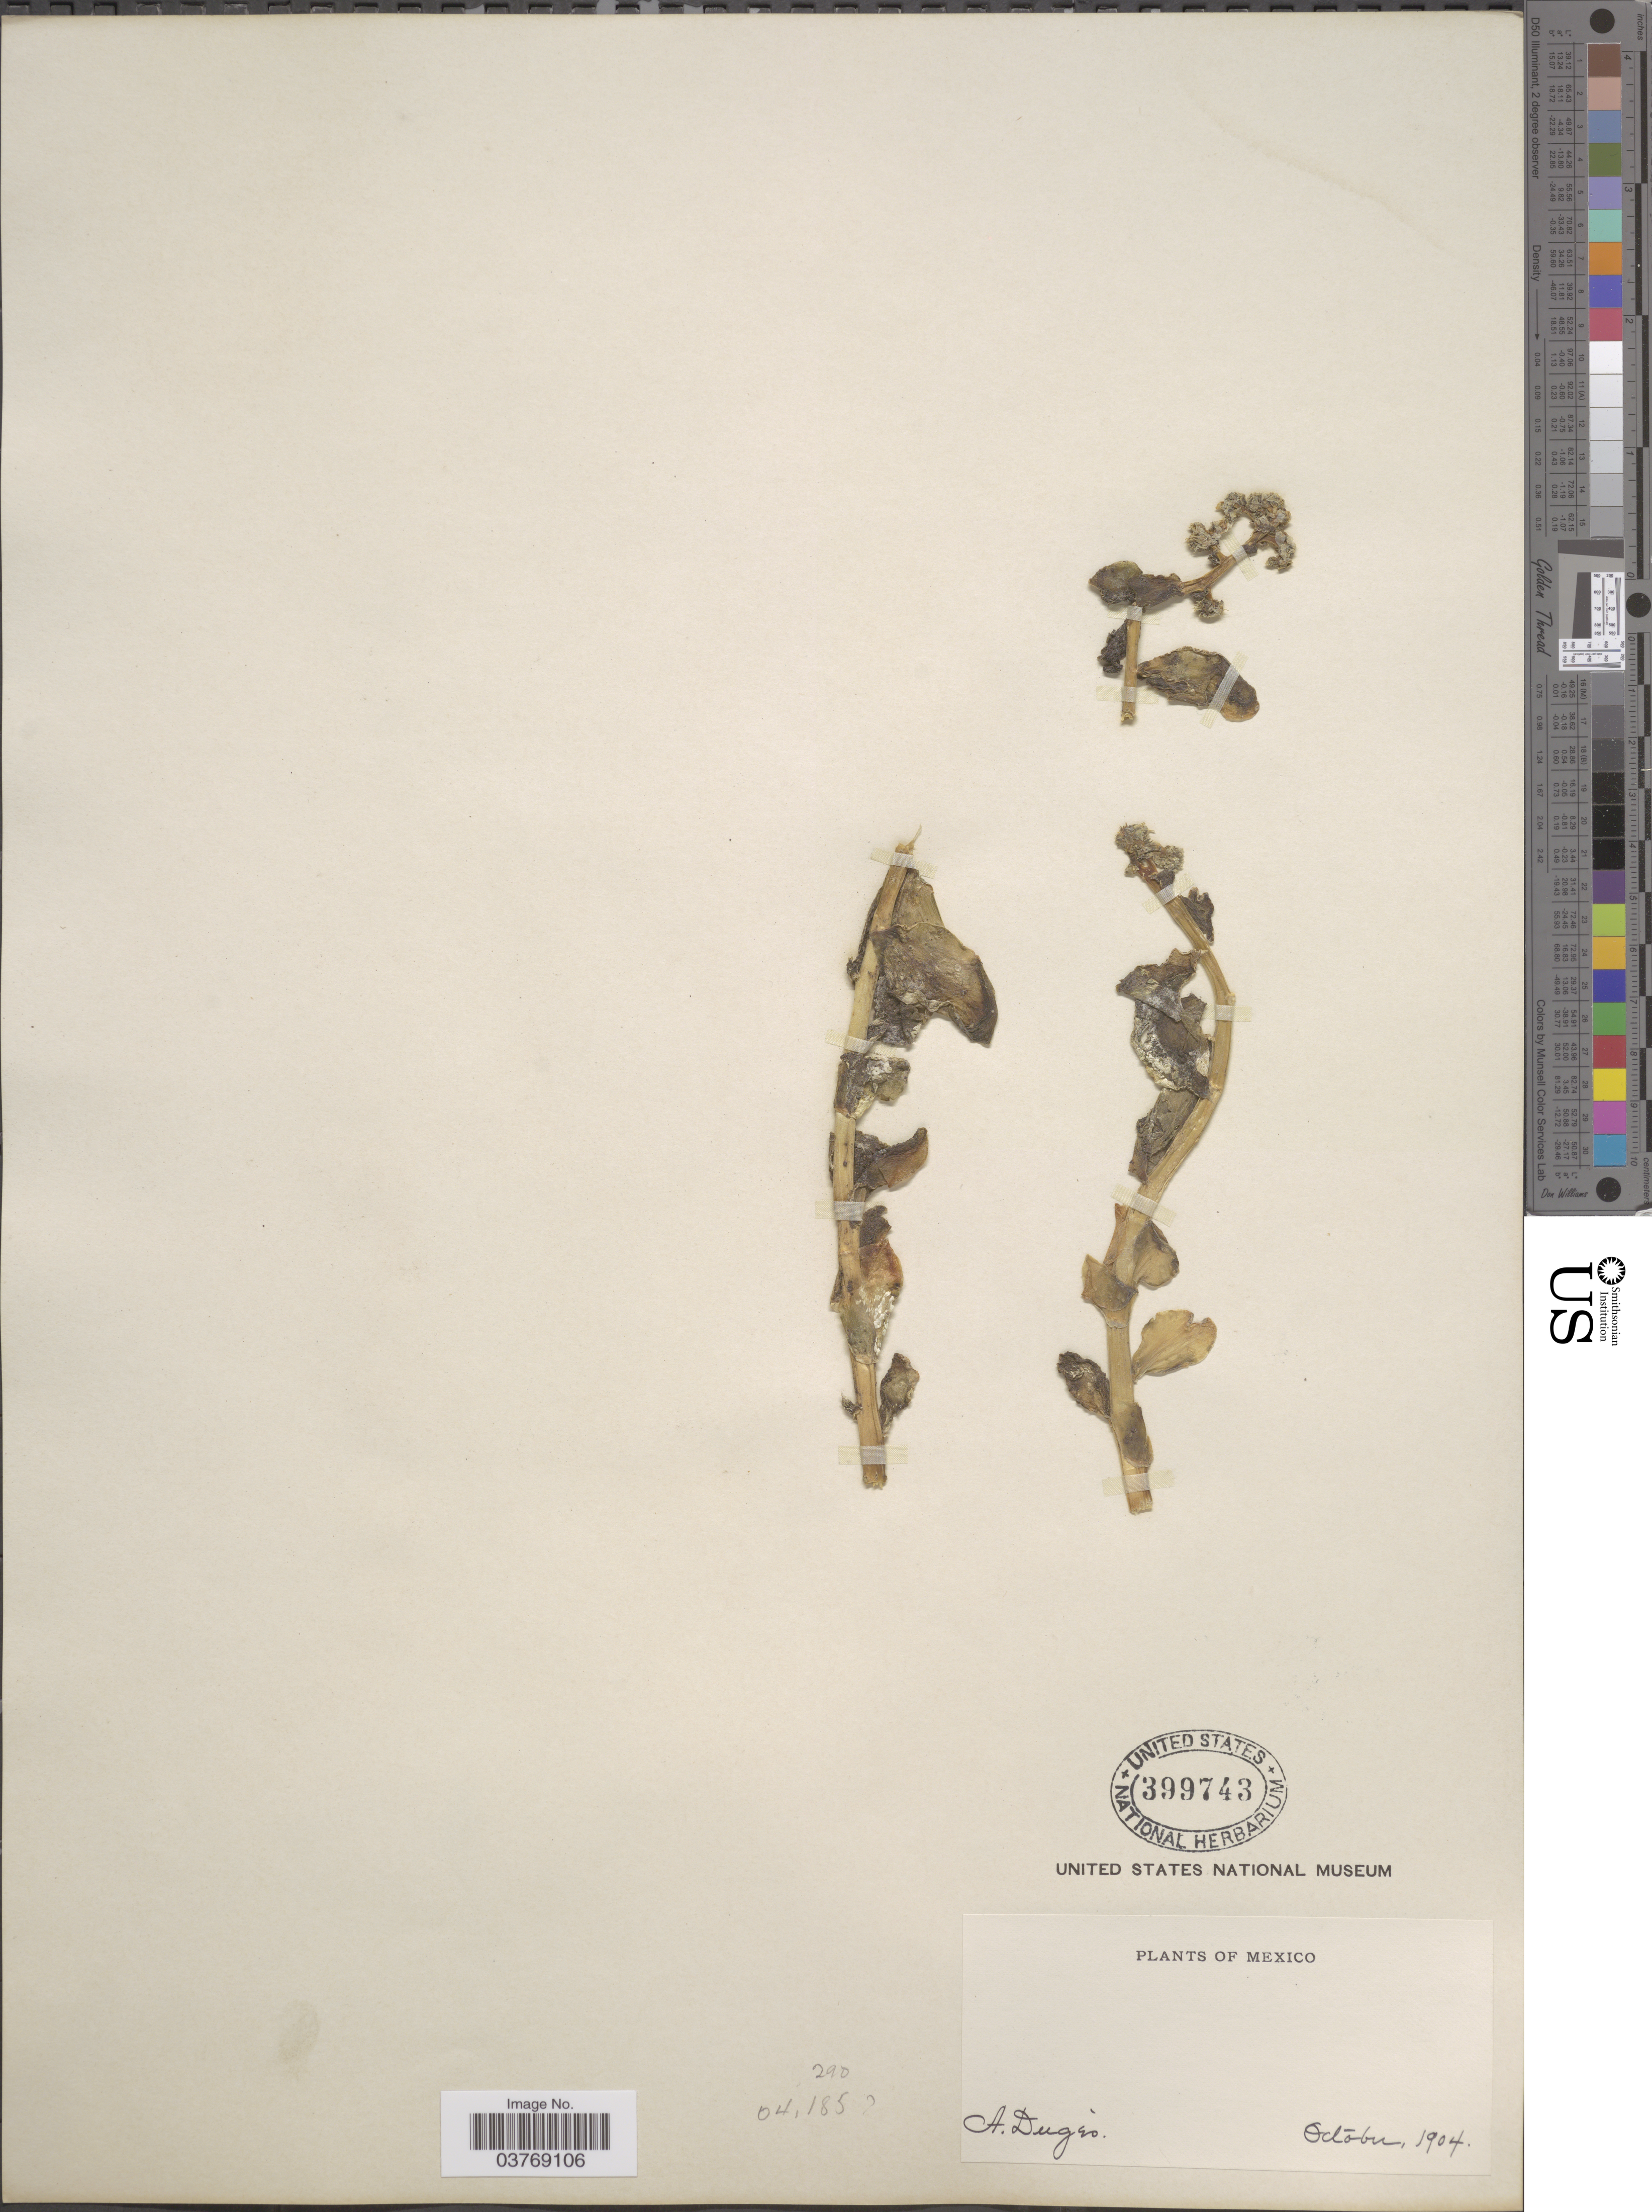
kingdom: Plantae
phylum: Tracheophyta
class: Magnoliopsida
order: Saxifragales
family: Crassulaceae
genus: Sedum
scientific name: Sedum sp.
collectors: A. Duges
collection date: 1904-10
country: Mexico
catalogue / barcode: US 399743